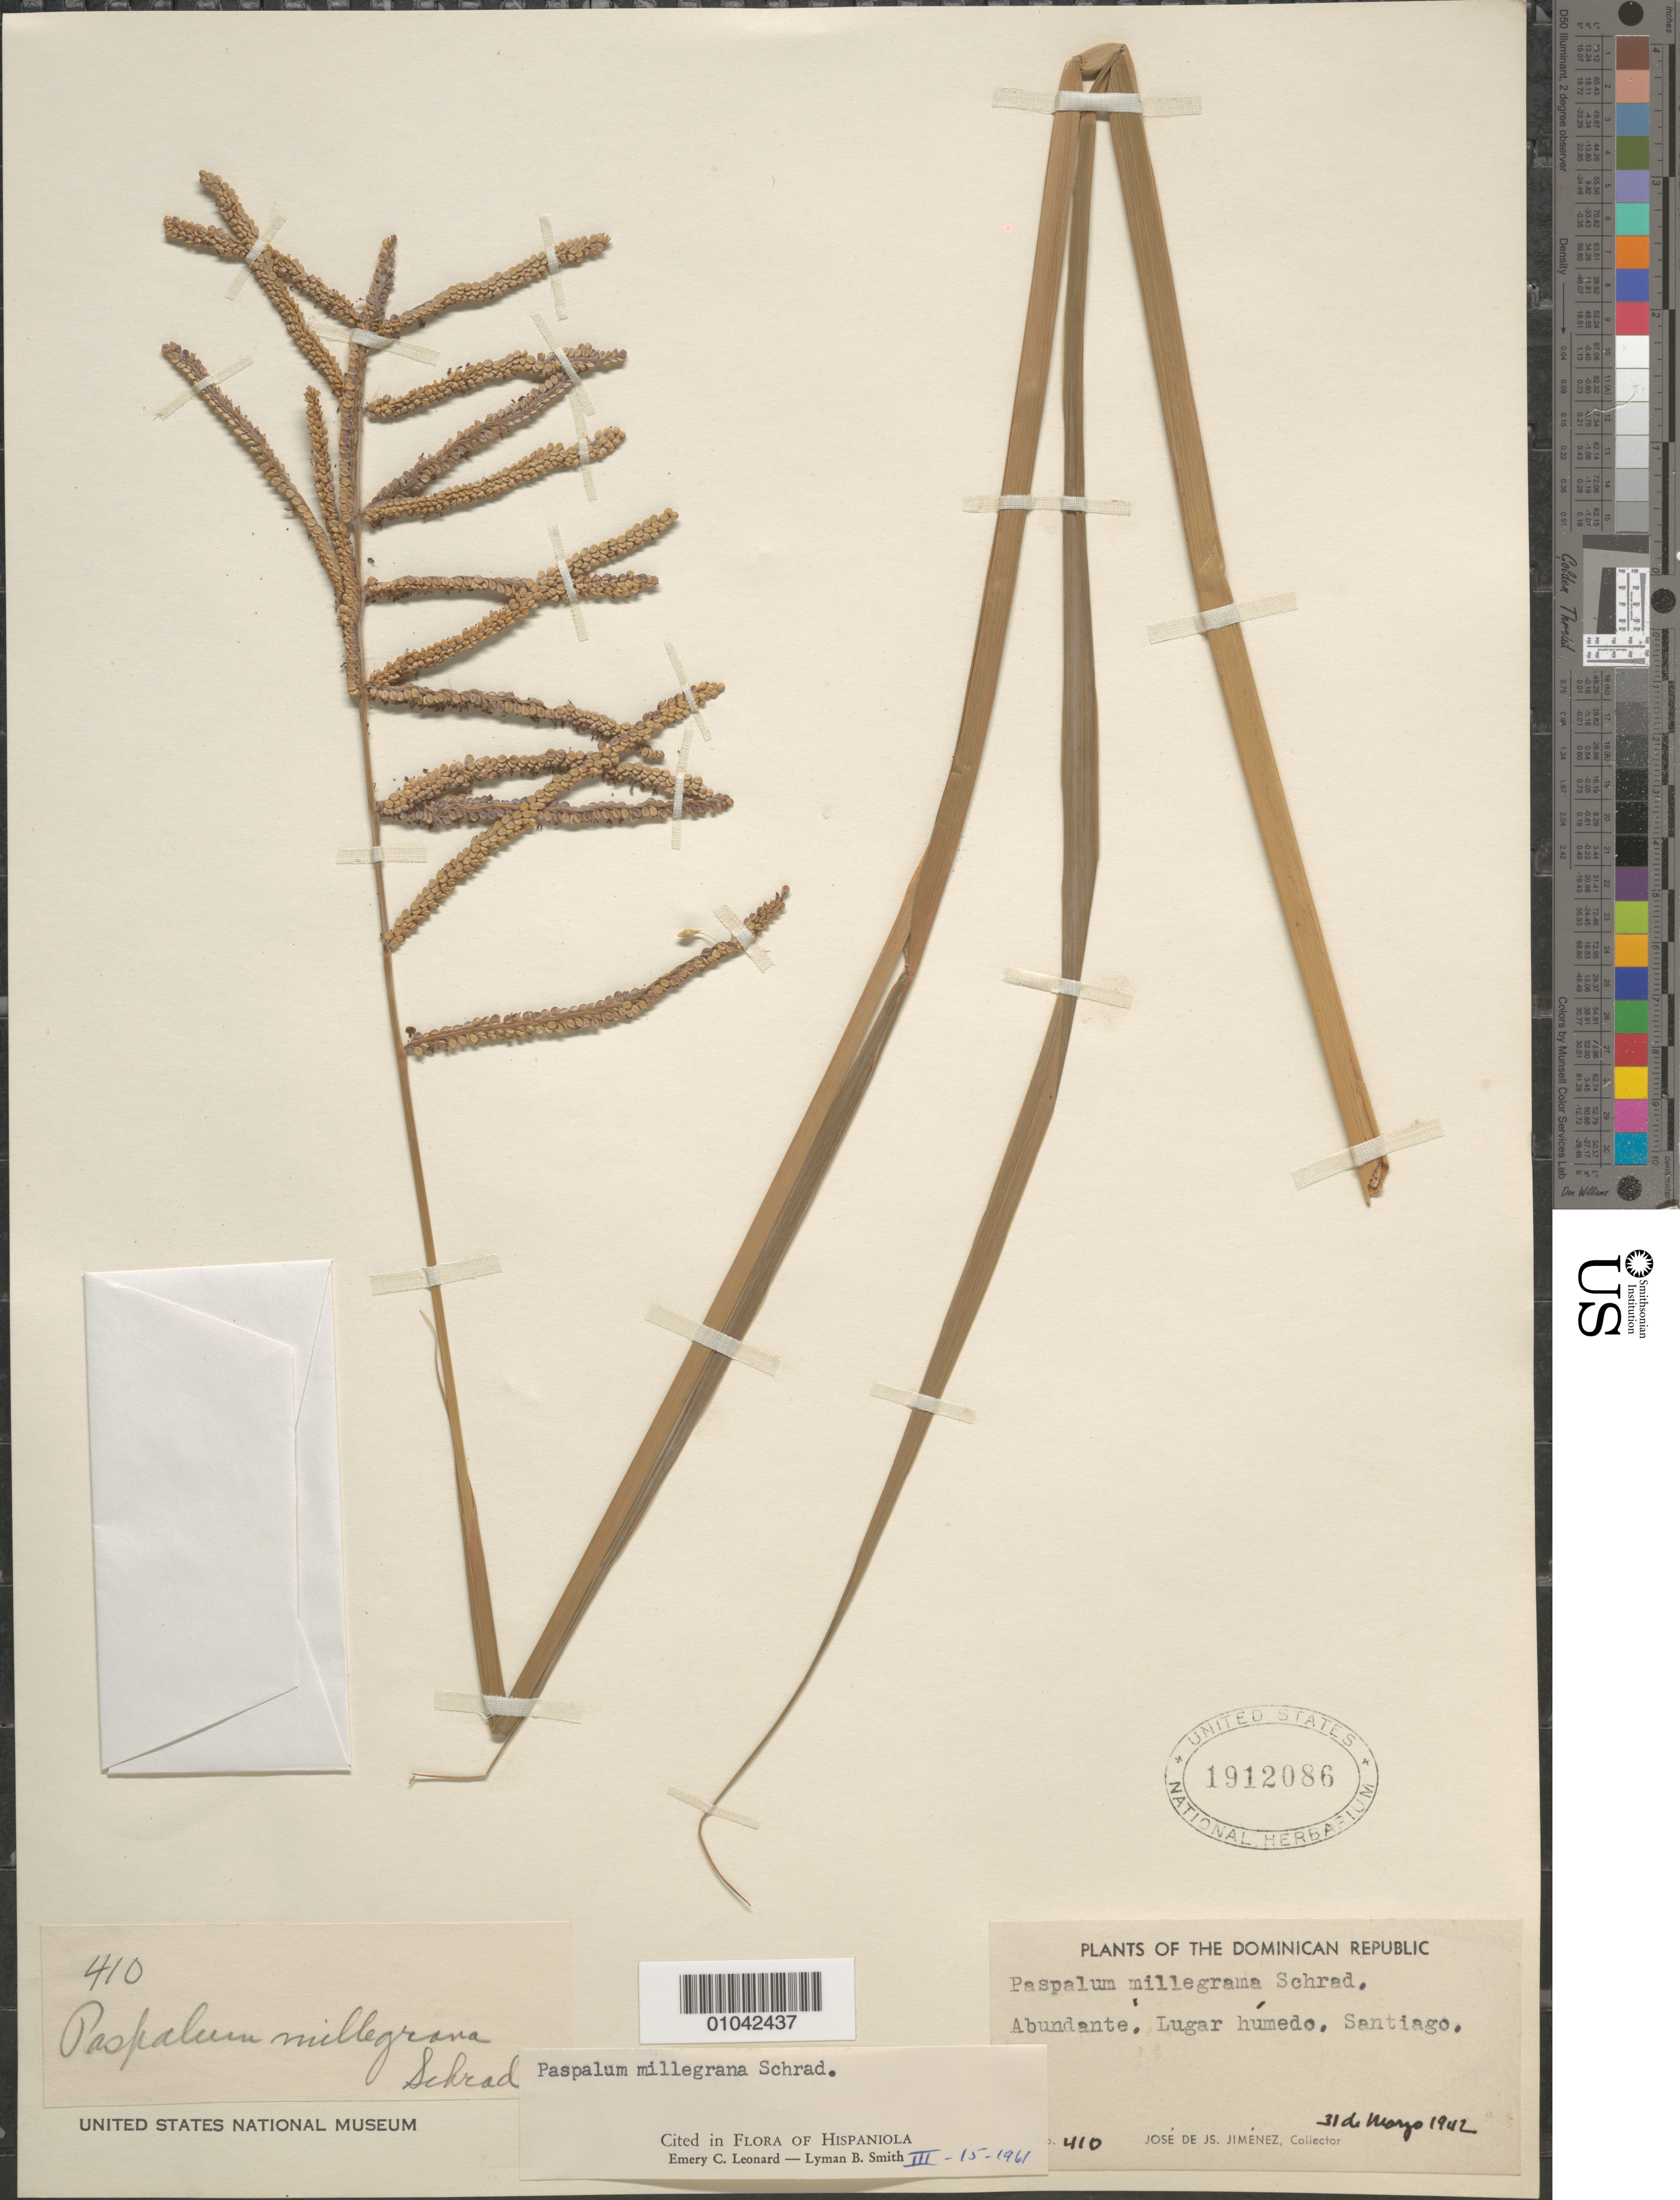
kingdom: Plantae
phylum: Tracheophyta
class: Liliopsida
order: Poales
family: Poaceae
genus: Paspalum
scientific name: Paspalum millegrana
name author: Schrad.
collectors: J. J. Jiménez Almonte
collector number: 410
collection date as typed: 31 May 1942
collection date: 1942-05-31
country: Dominican Republic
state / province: Santiago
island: Hispaniola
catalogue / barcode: US 1912086